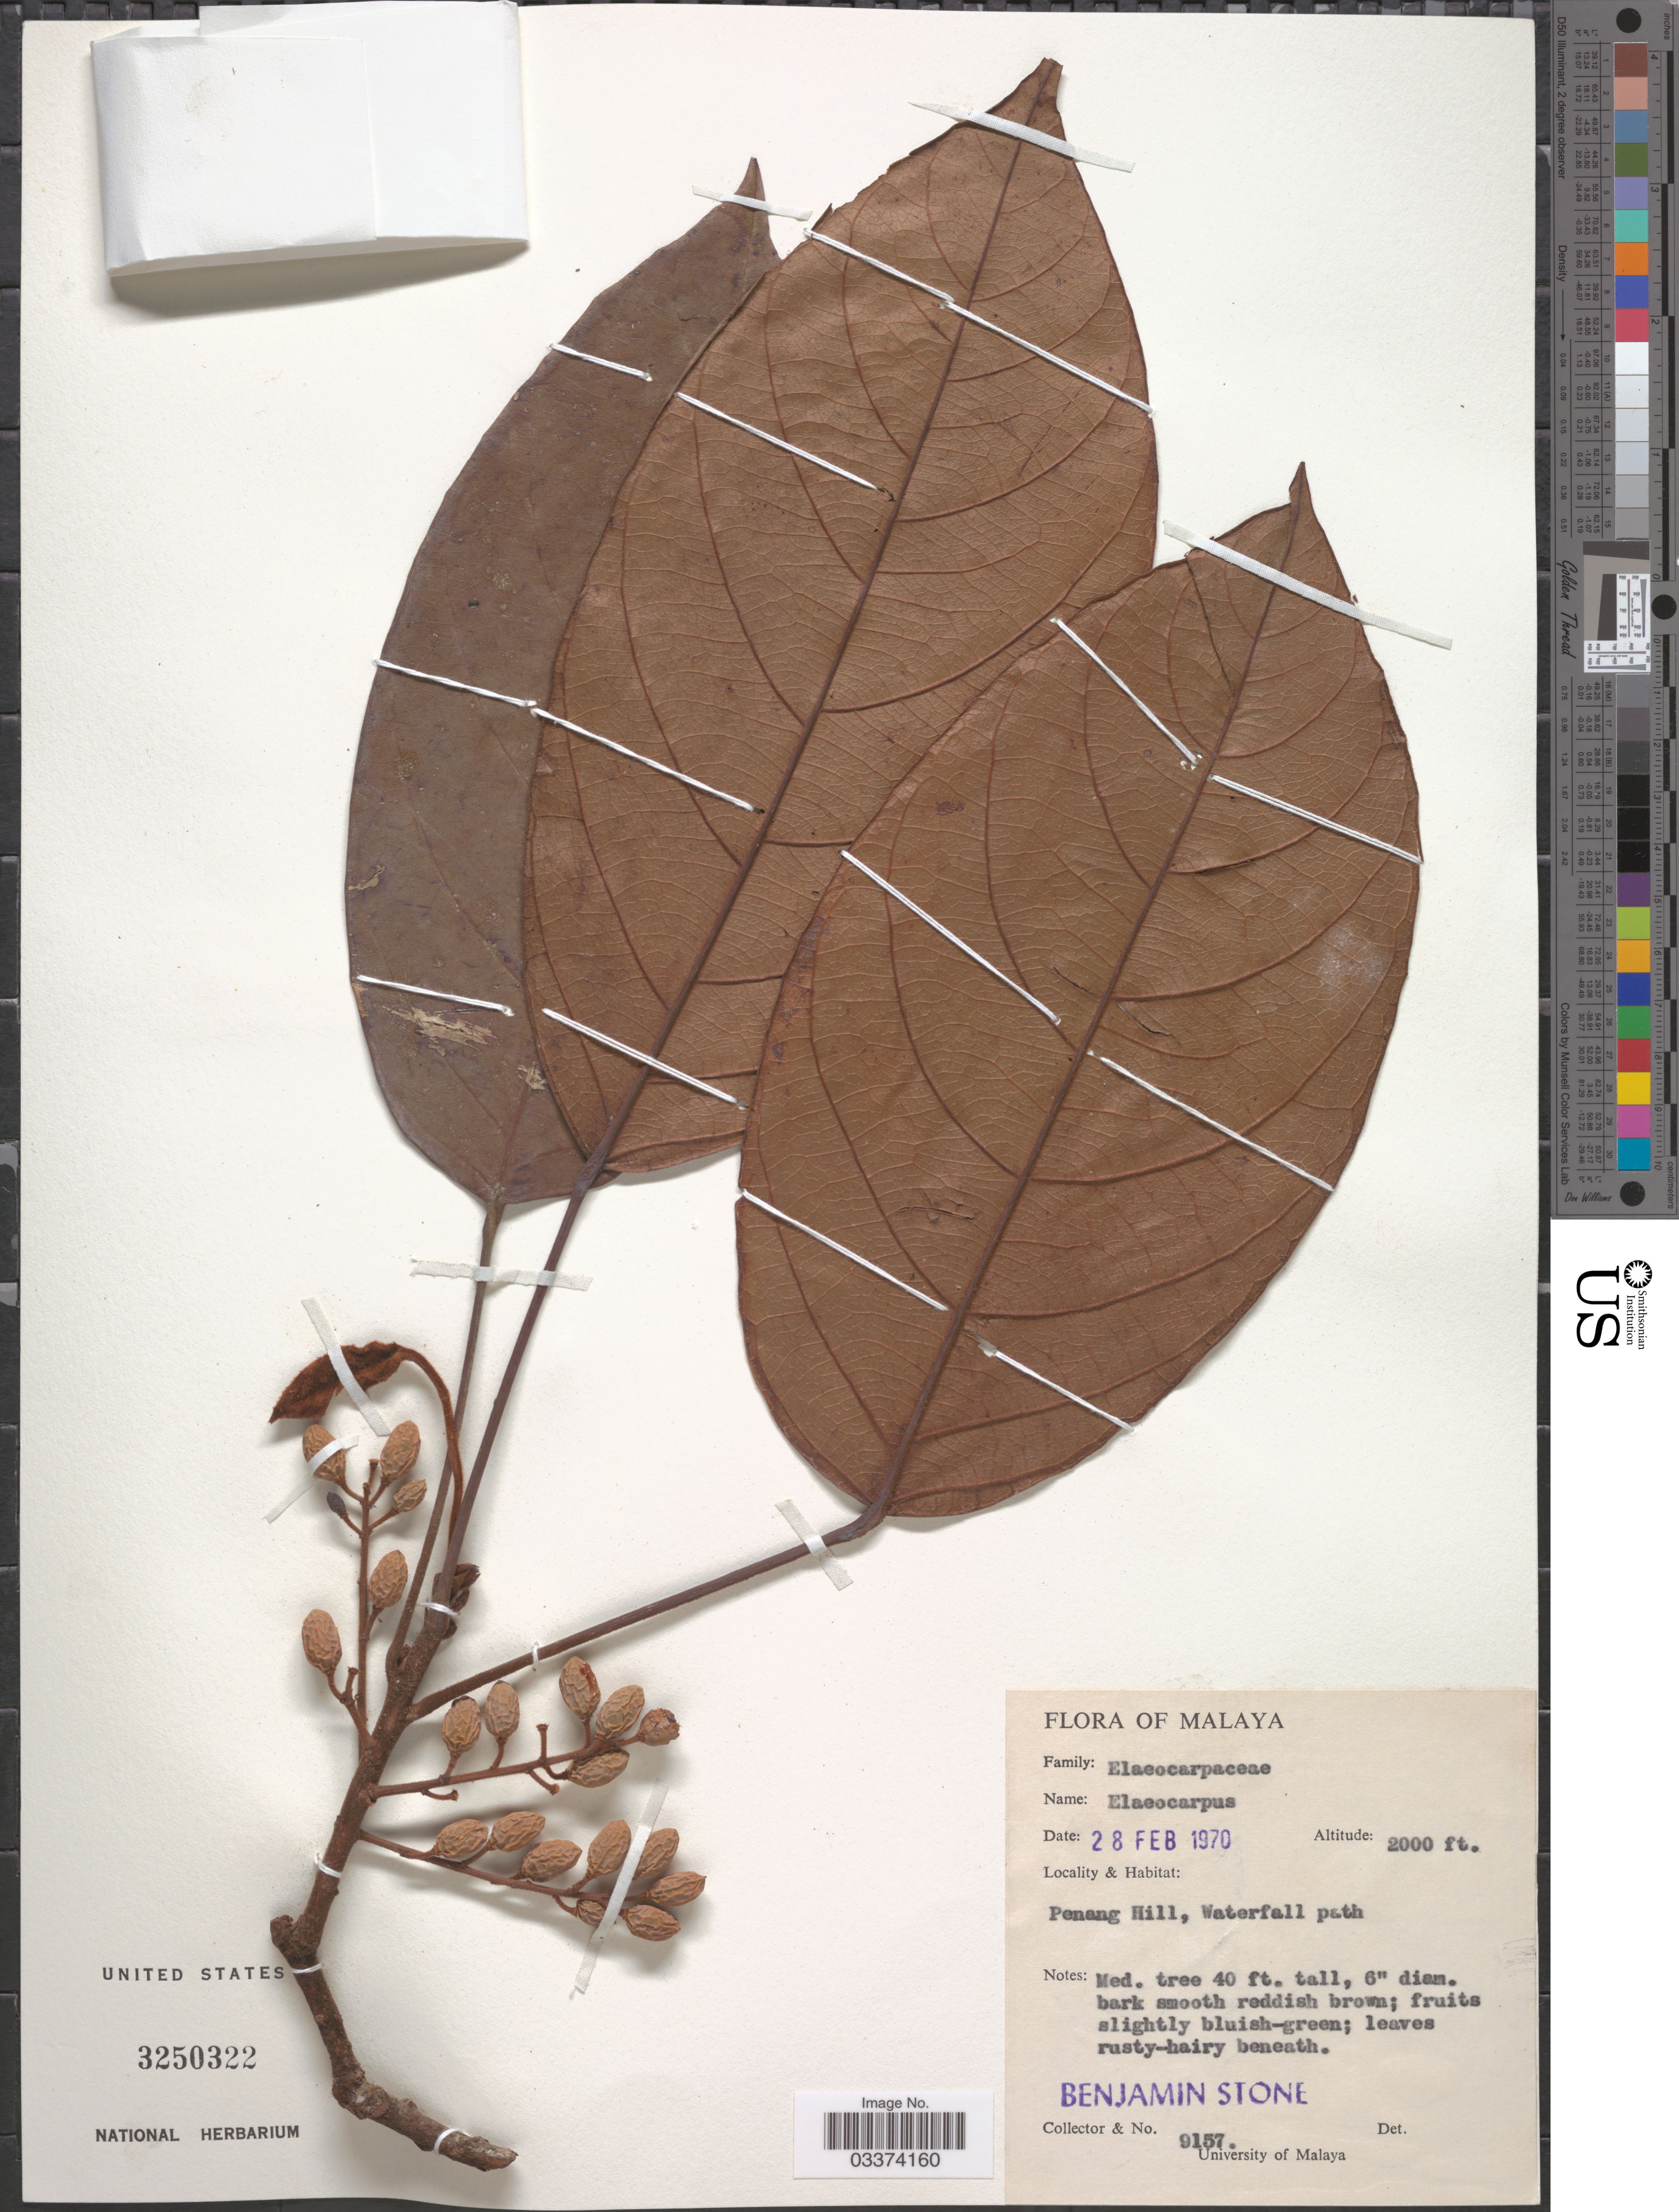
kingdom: Plantae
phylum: Tracheophyta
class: Magnoliopsida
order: Oxalidales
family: Elaeocarpaceae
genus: Elaeocarpus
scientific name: Elaeocarpus sp.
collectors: B. C. Stone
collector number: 9157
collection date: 1970-02-28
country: Malaysia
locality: Malaya. Penang Hill, Waterfall path.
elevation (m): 610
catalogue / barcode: US 3250322